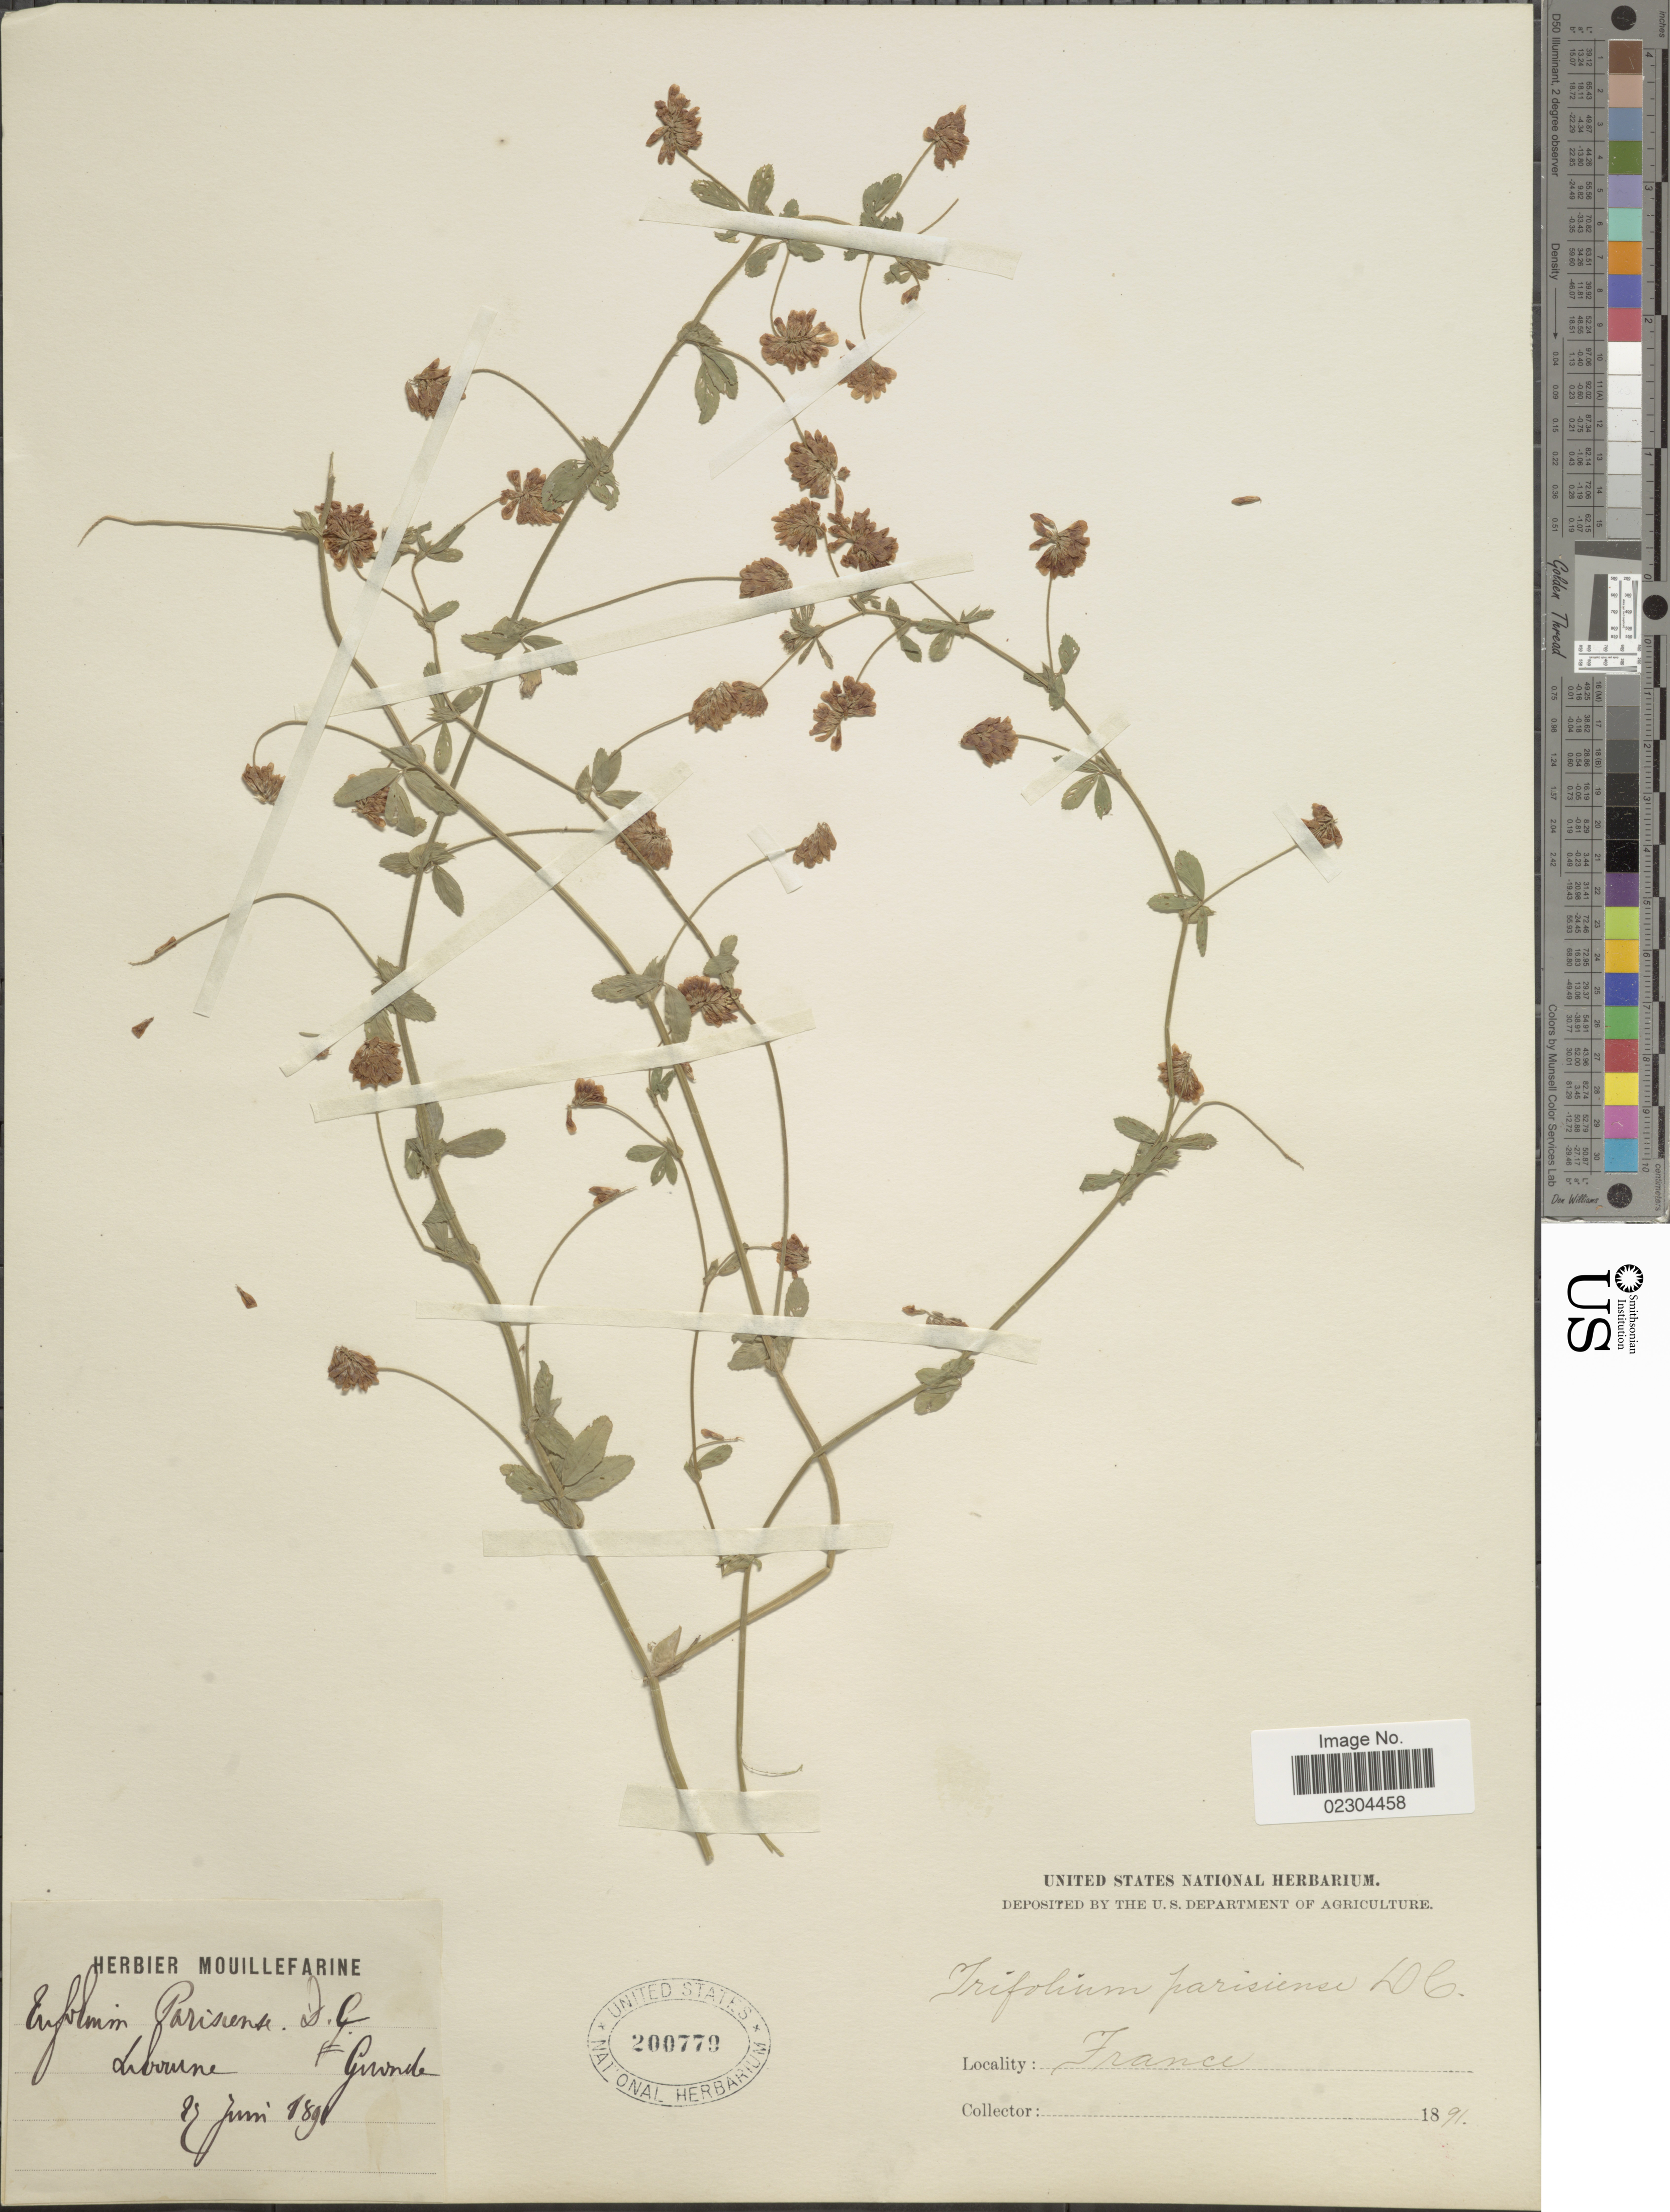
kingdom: Plantae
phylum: Tracheophyta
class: Magnoliopsida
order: Fabales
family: Fabaceae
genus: Trifolium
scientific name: Trifolium parisiense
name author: DC.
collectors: ex herb. Mouillefarine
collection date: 1890-06-27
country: France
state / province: Nouvelle-Aquitaine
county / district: Gironde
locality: Libourne, Gironde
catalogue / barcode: US 200779